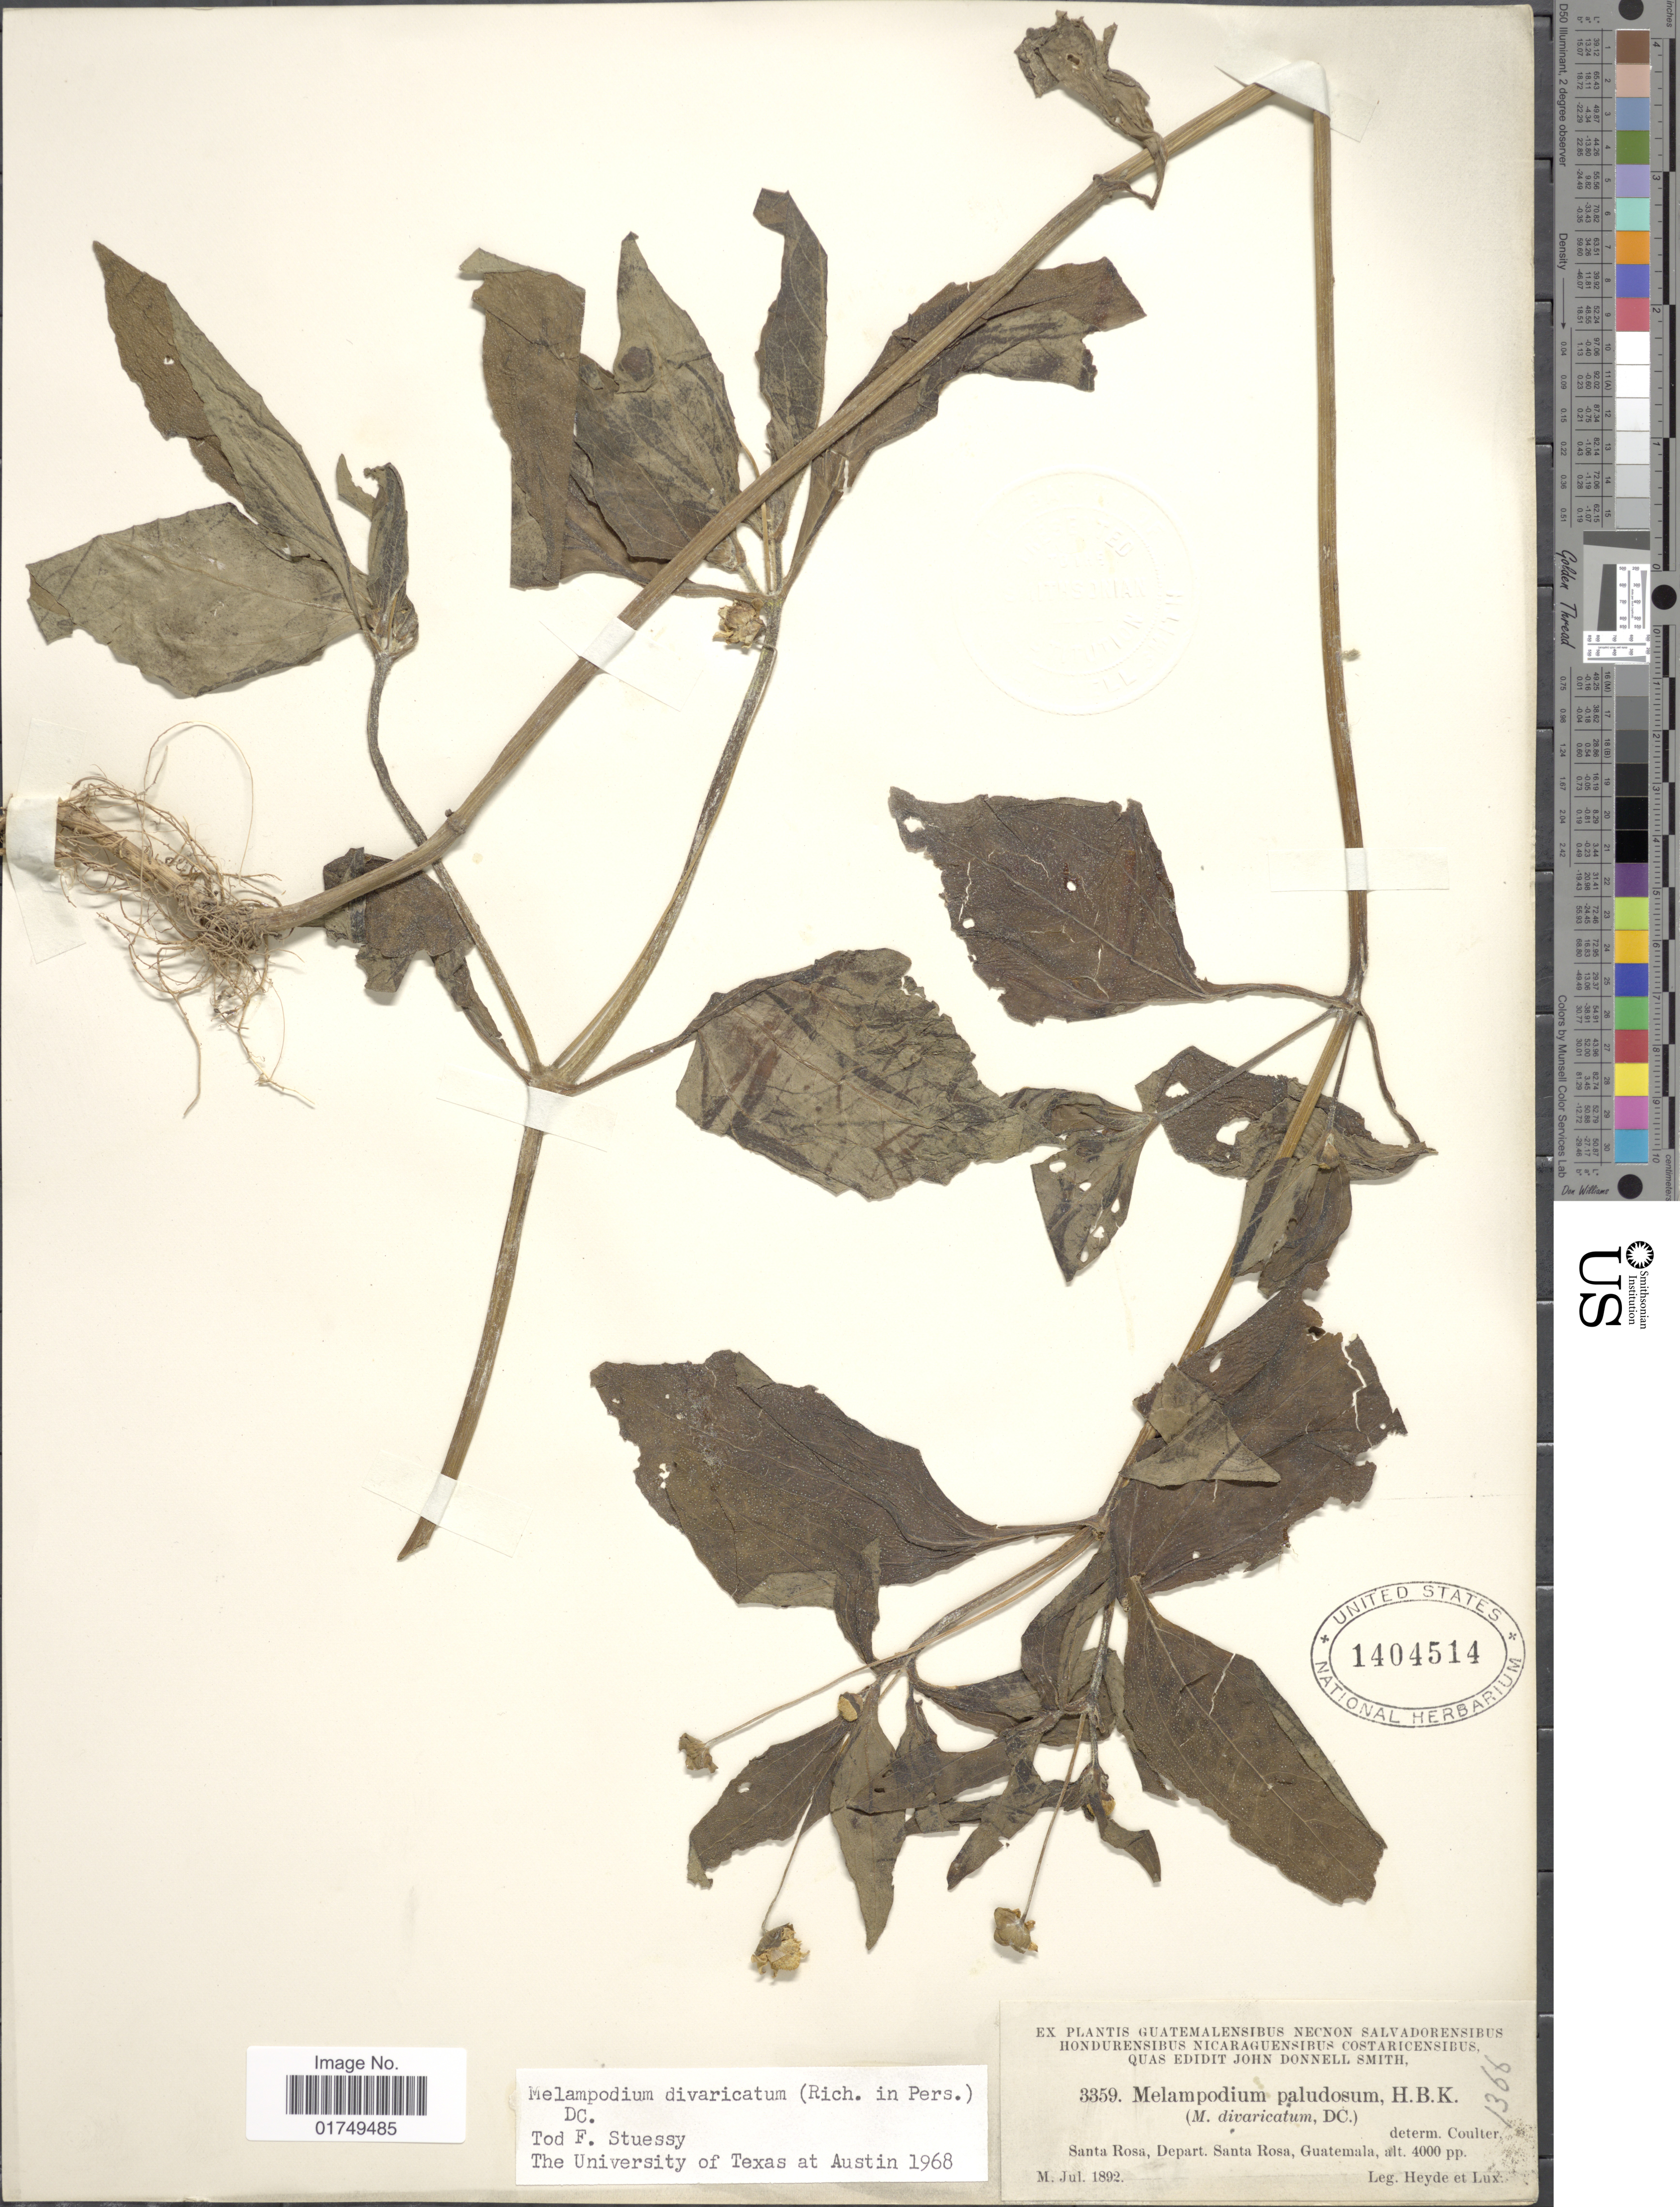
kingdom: Plantae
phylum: Tracheophyta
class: Magnoliopsida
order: Asterales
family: Asteraceae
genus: Melampodium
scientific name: Melampodium divaricatum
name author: (Rich.) DC.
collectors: E. T. Heyde & E. Lux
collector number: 3359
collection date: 1892-07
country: Guatemala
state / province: Santa Rosa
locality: Depart, Santa Rosa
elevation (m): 1219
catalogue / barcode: US 1404514